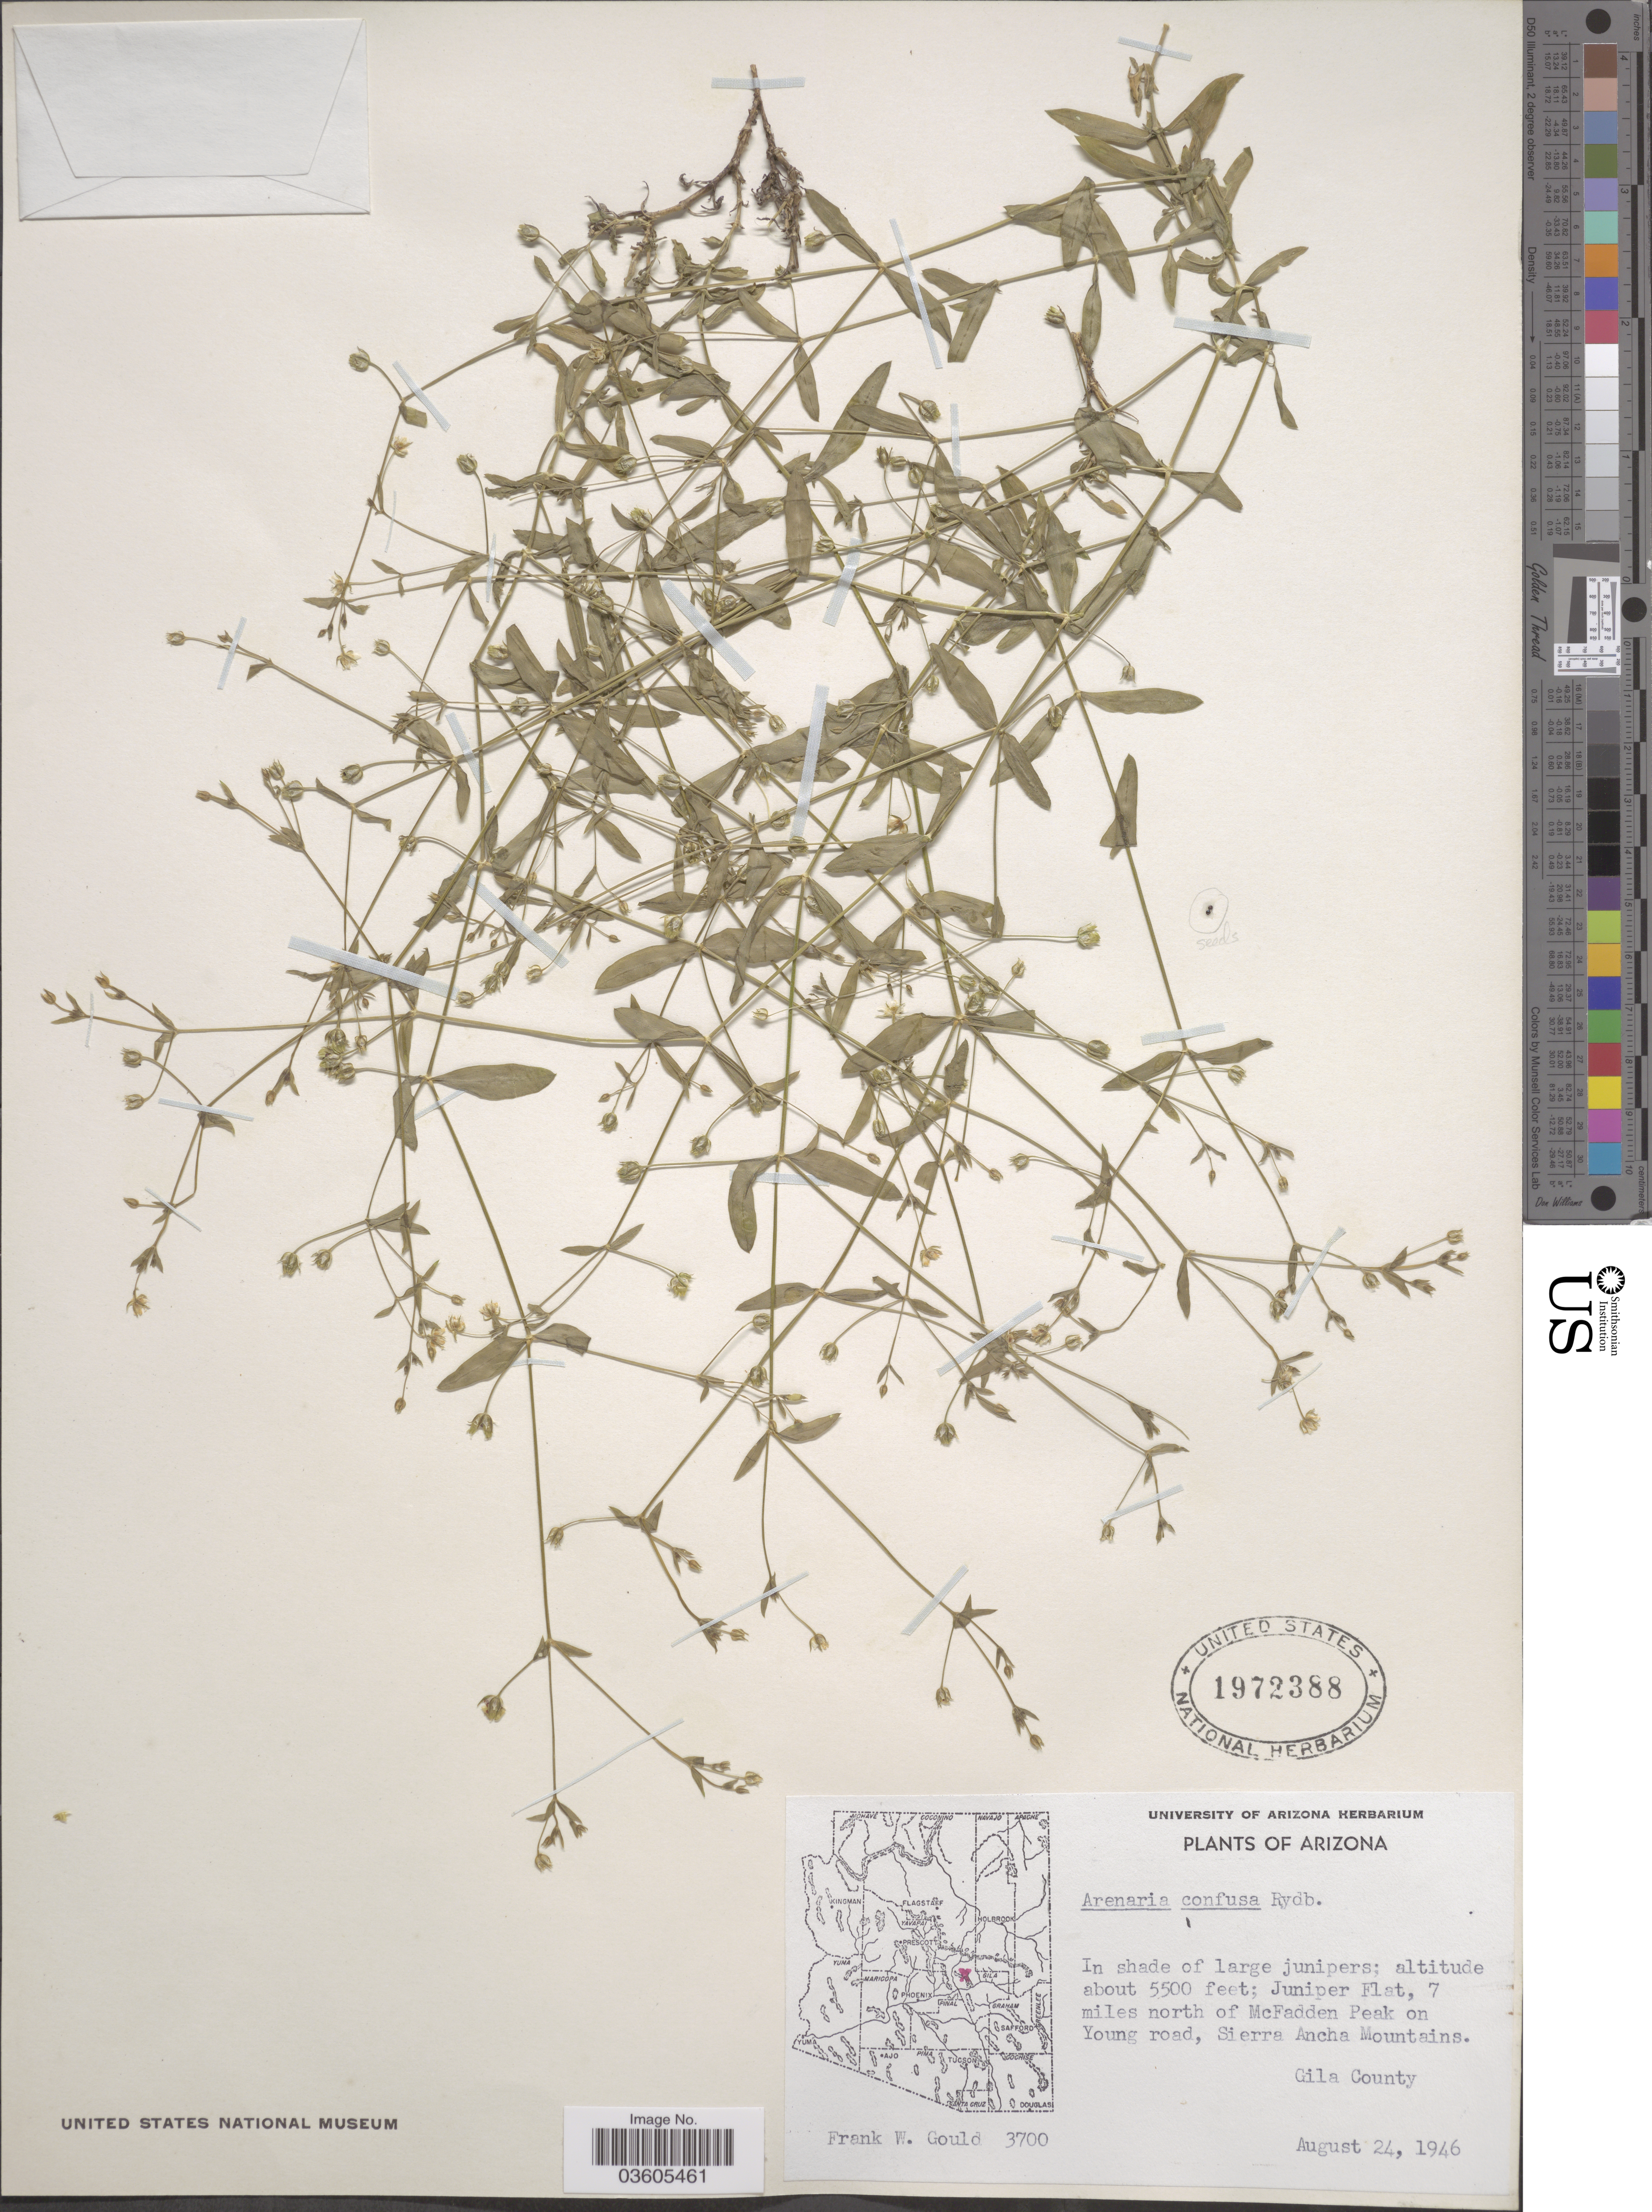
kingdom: Plantae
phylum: Tracheophyta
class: Magnoliopsida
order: Caryophyllales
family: Caryophyllaceae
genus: Arenaria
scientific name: Arenaria confusa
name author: Rydb.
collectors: F. W. Gould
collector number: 3700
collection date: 1946-08-24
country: United States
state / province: Arizona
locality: Juniper Flat, 7 miles north of McFadden Peak on Young Road, Sierra Ancha Mountains. Gila County.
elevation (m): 1676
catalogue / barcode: US 1972388